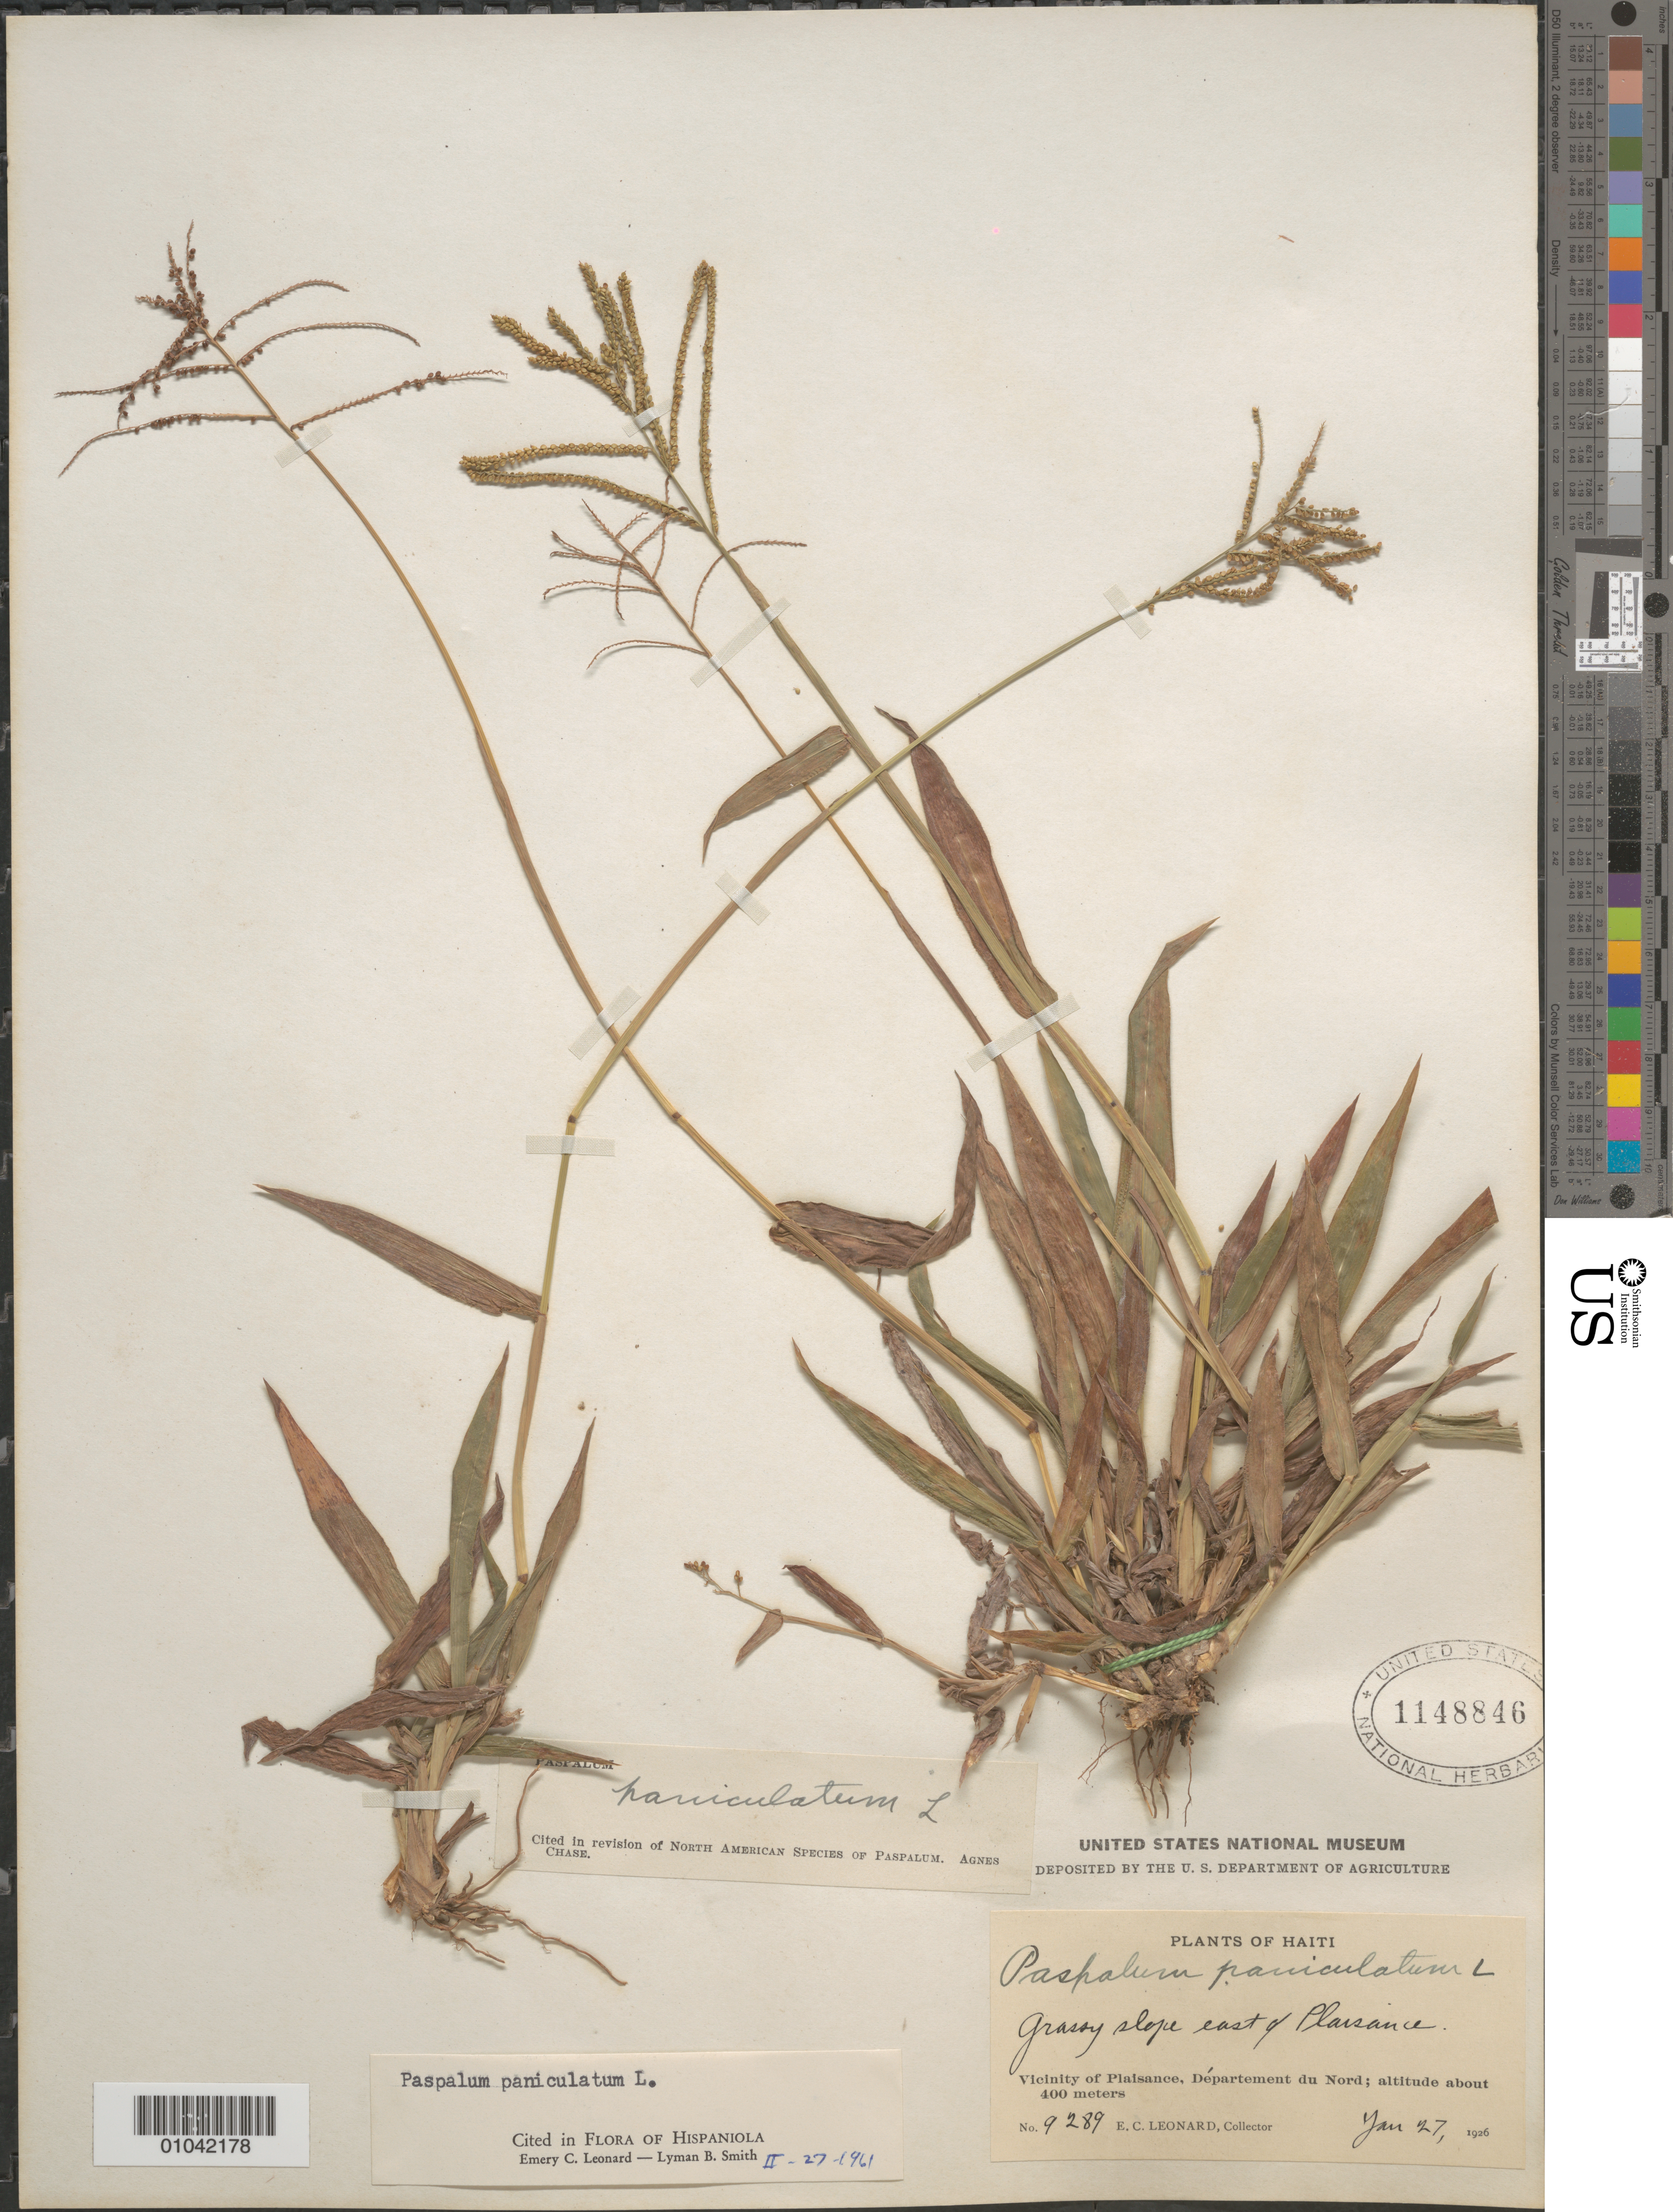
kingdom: Plantae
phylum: Tracheophyta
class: Liliopsida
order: Poales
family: Poaceae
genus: Paspalum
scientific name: Paspalum paniculatum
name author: L.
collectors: E. C. Leonard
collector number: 9289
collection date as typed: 27 Jan 1926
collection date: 1926-01-27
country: Haiti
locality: E of Plaisance, Departement du Nord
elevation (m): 400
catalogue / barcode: US 1148846